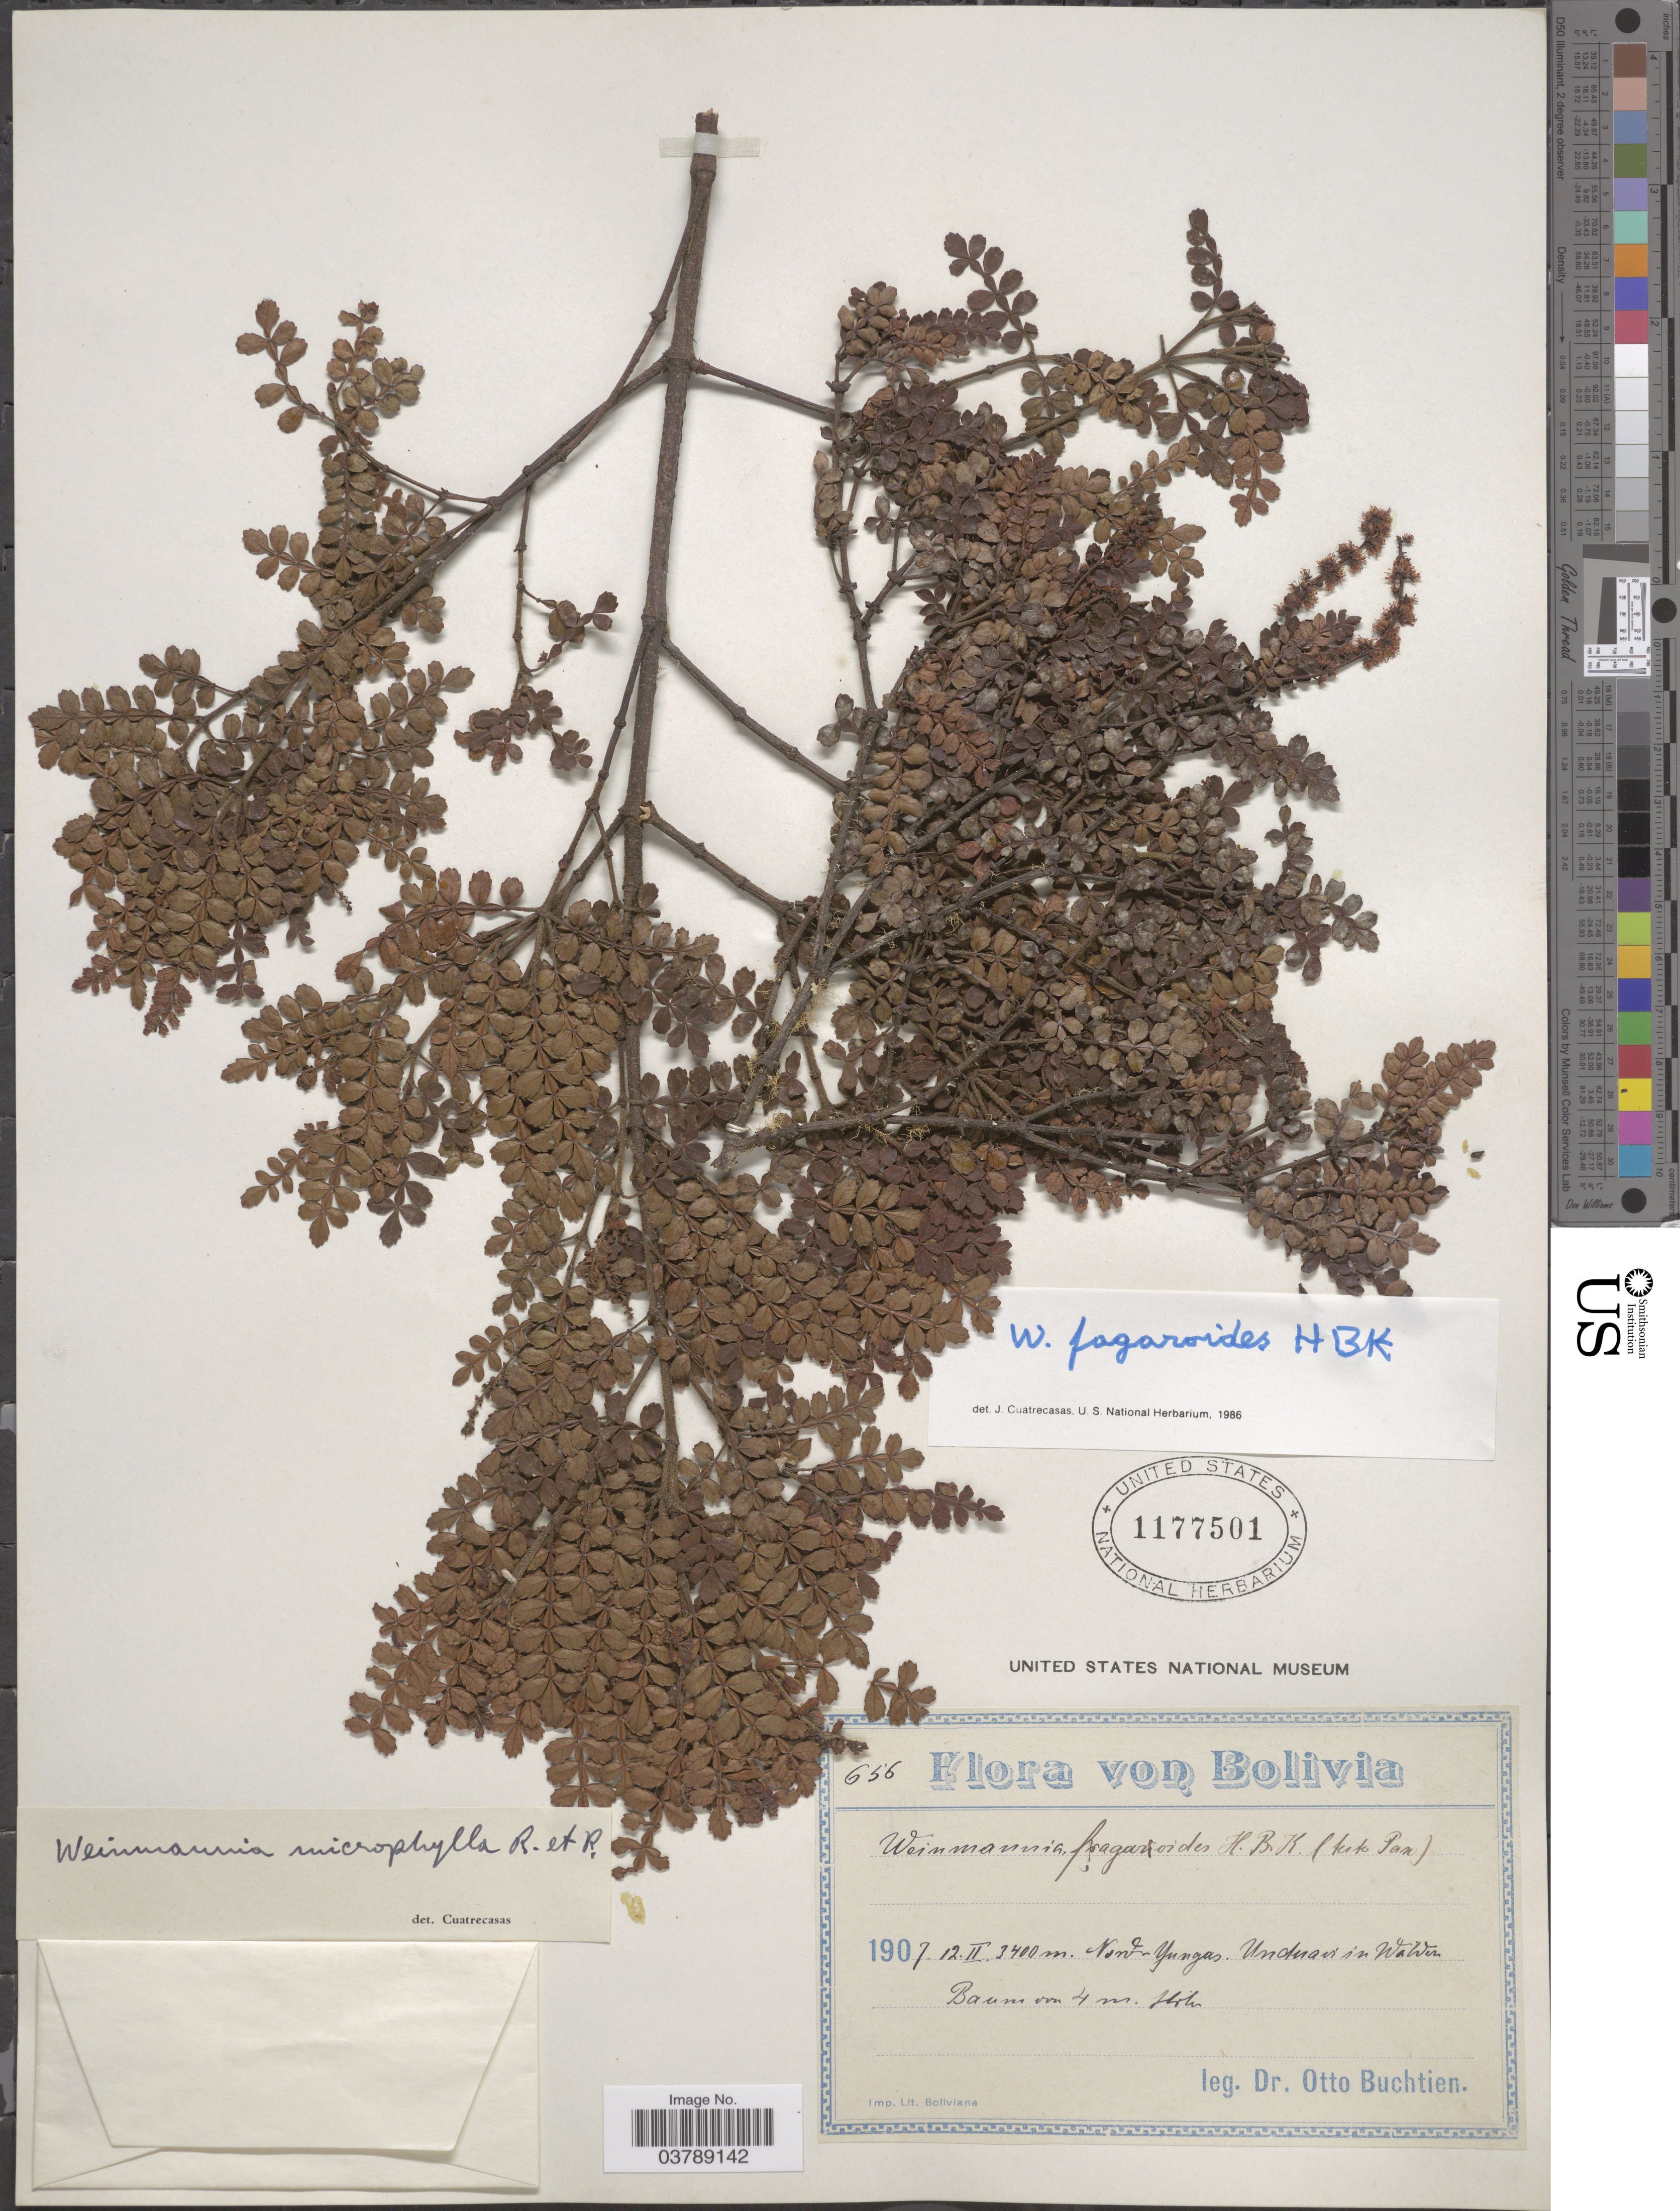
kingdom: Plantae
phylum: Tracheophyta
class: Magnoliopsida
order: Oxalidales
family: Cunoniaceae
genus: Weinmannia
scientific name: Weinmannia fagaroides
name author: Kunth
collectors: O. Buchtien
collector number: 656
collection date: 1907-02-12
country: Bolivia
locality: Nord-Yungas. Unduavi in Waldern.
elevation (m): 3400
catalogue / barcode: US 1177501